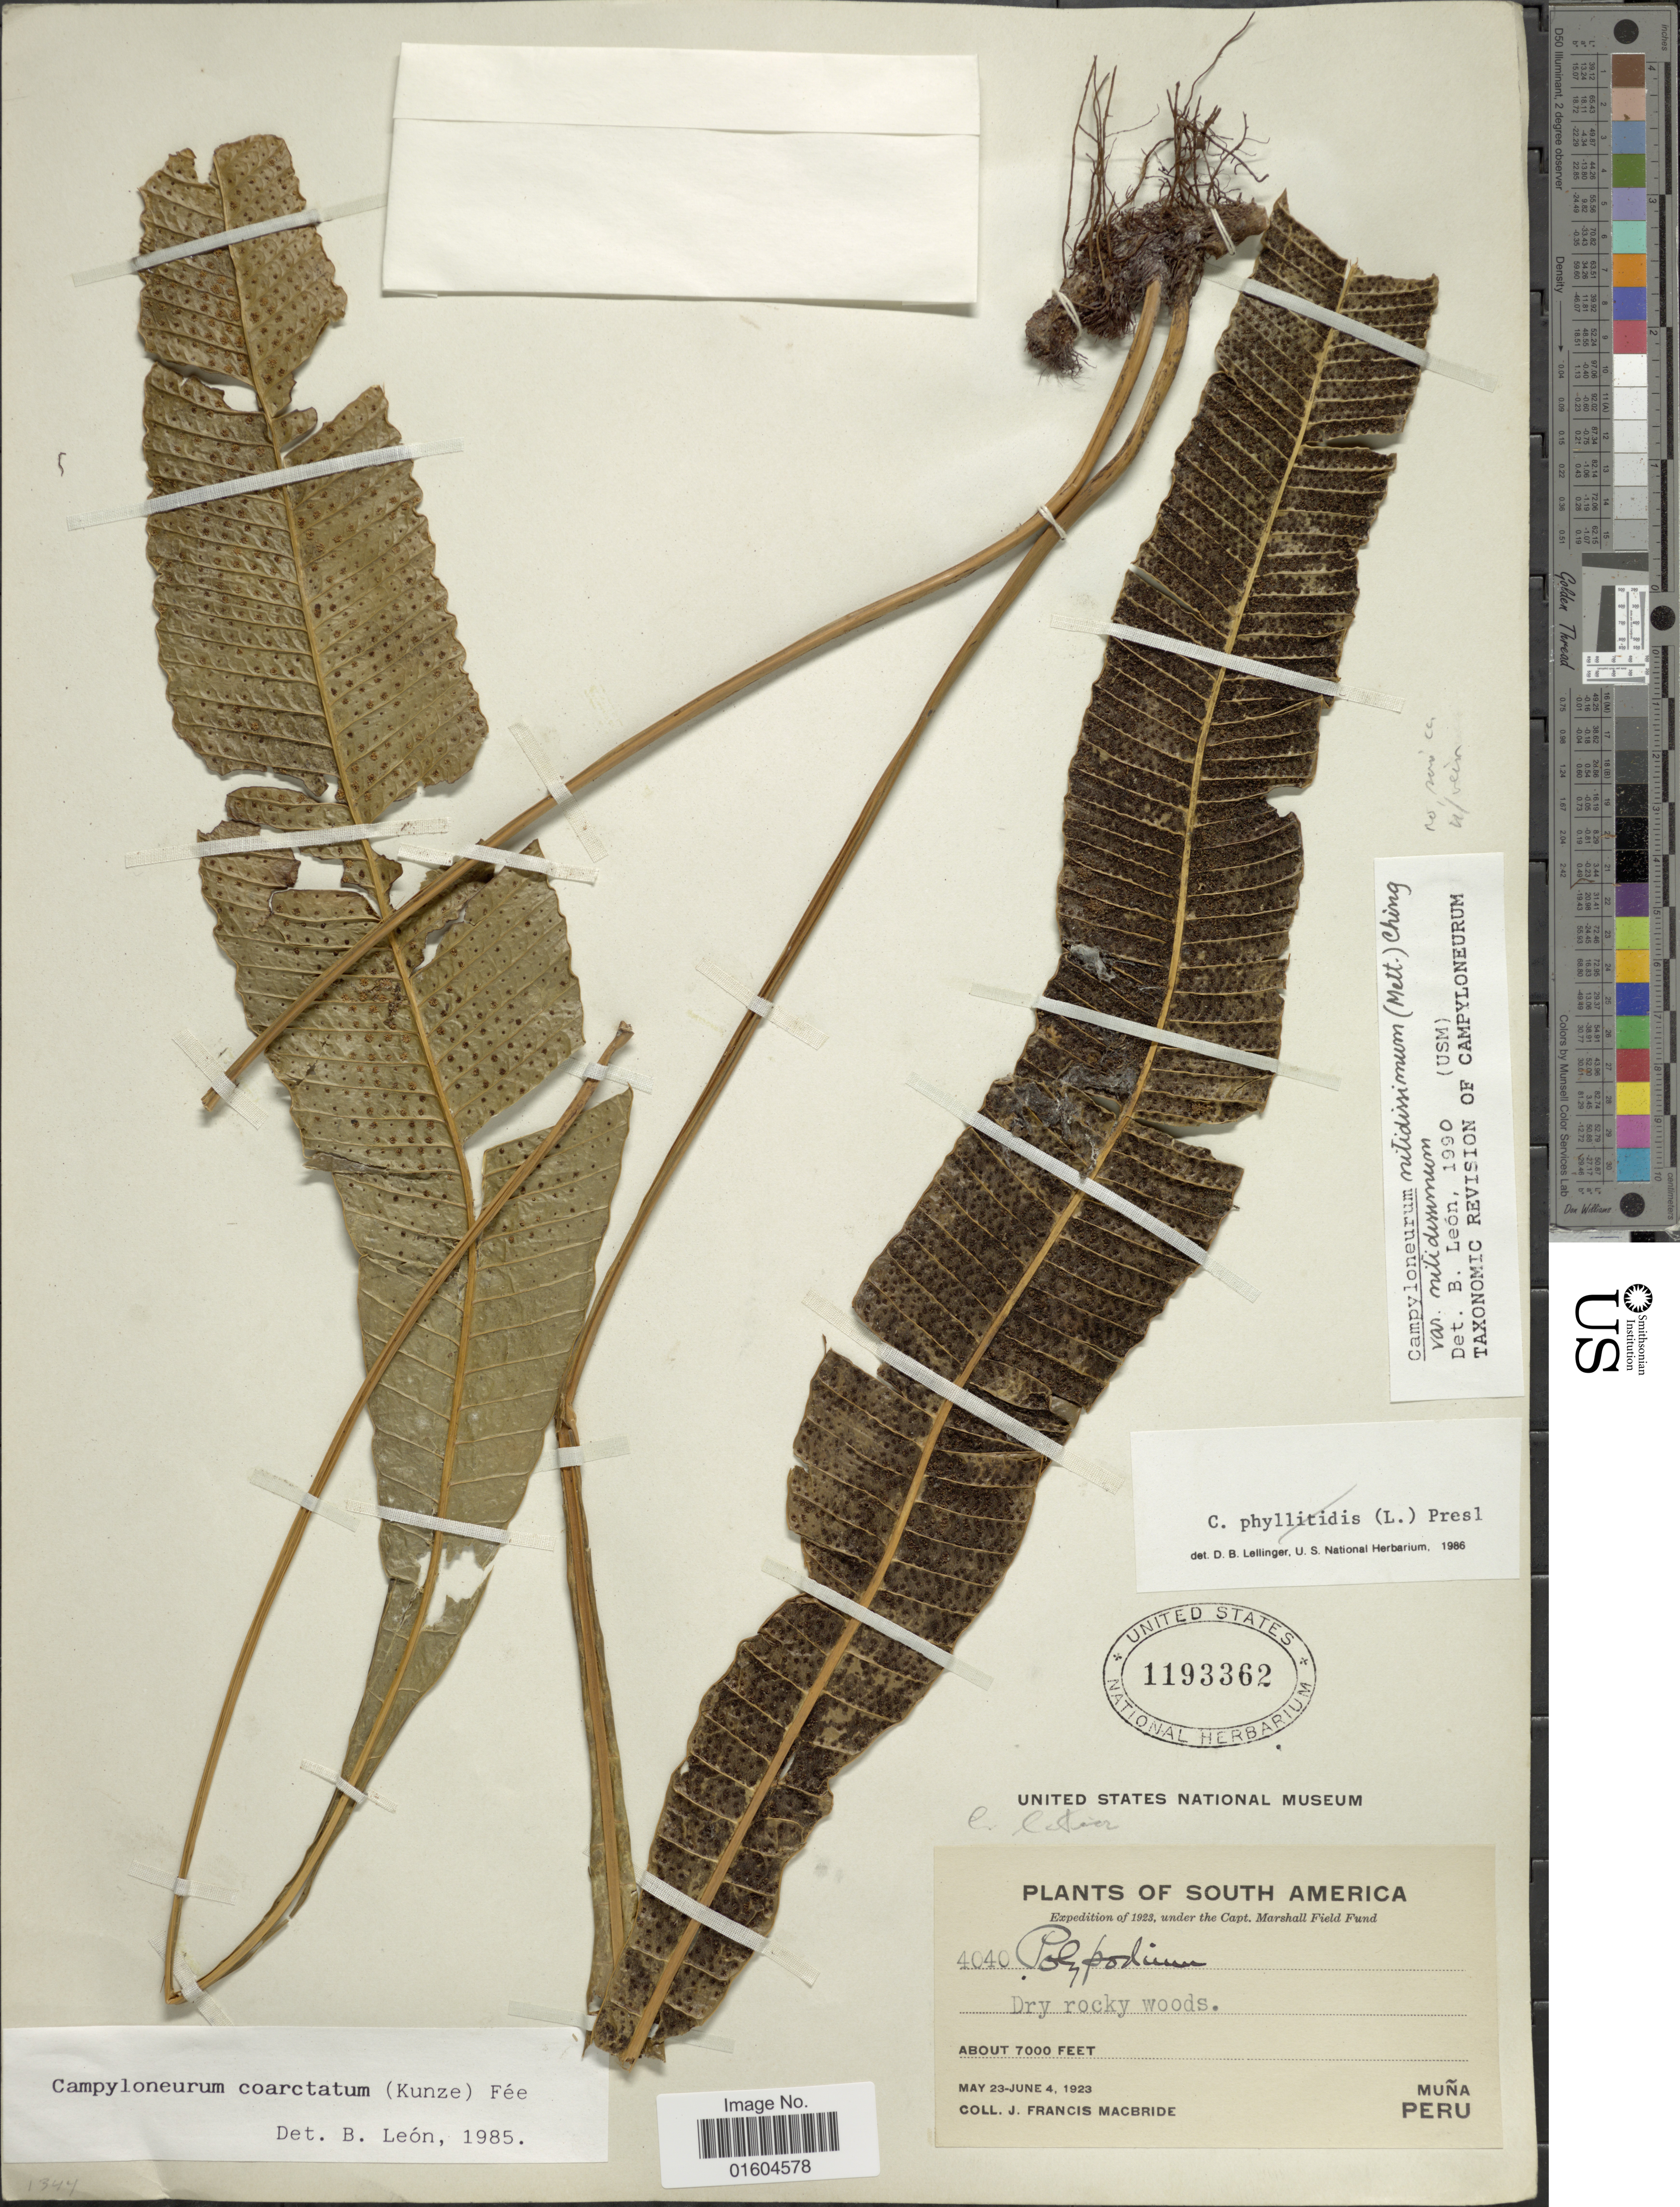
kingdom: Plantae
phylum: Tracheophyta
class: Polypodiopsida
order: Polypodiales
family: Polypodiaceae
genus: Campyloneurum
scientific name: Campyloneurum nitidissimum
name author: (Mett.) Ching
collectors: J. F. Macbride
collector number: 4040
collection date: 1923-05-23/1923-06-04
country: Peru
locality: South America, Muna, Peru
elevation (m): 2134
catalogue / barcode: US 1193362